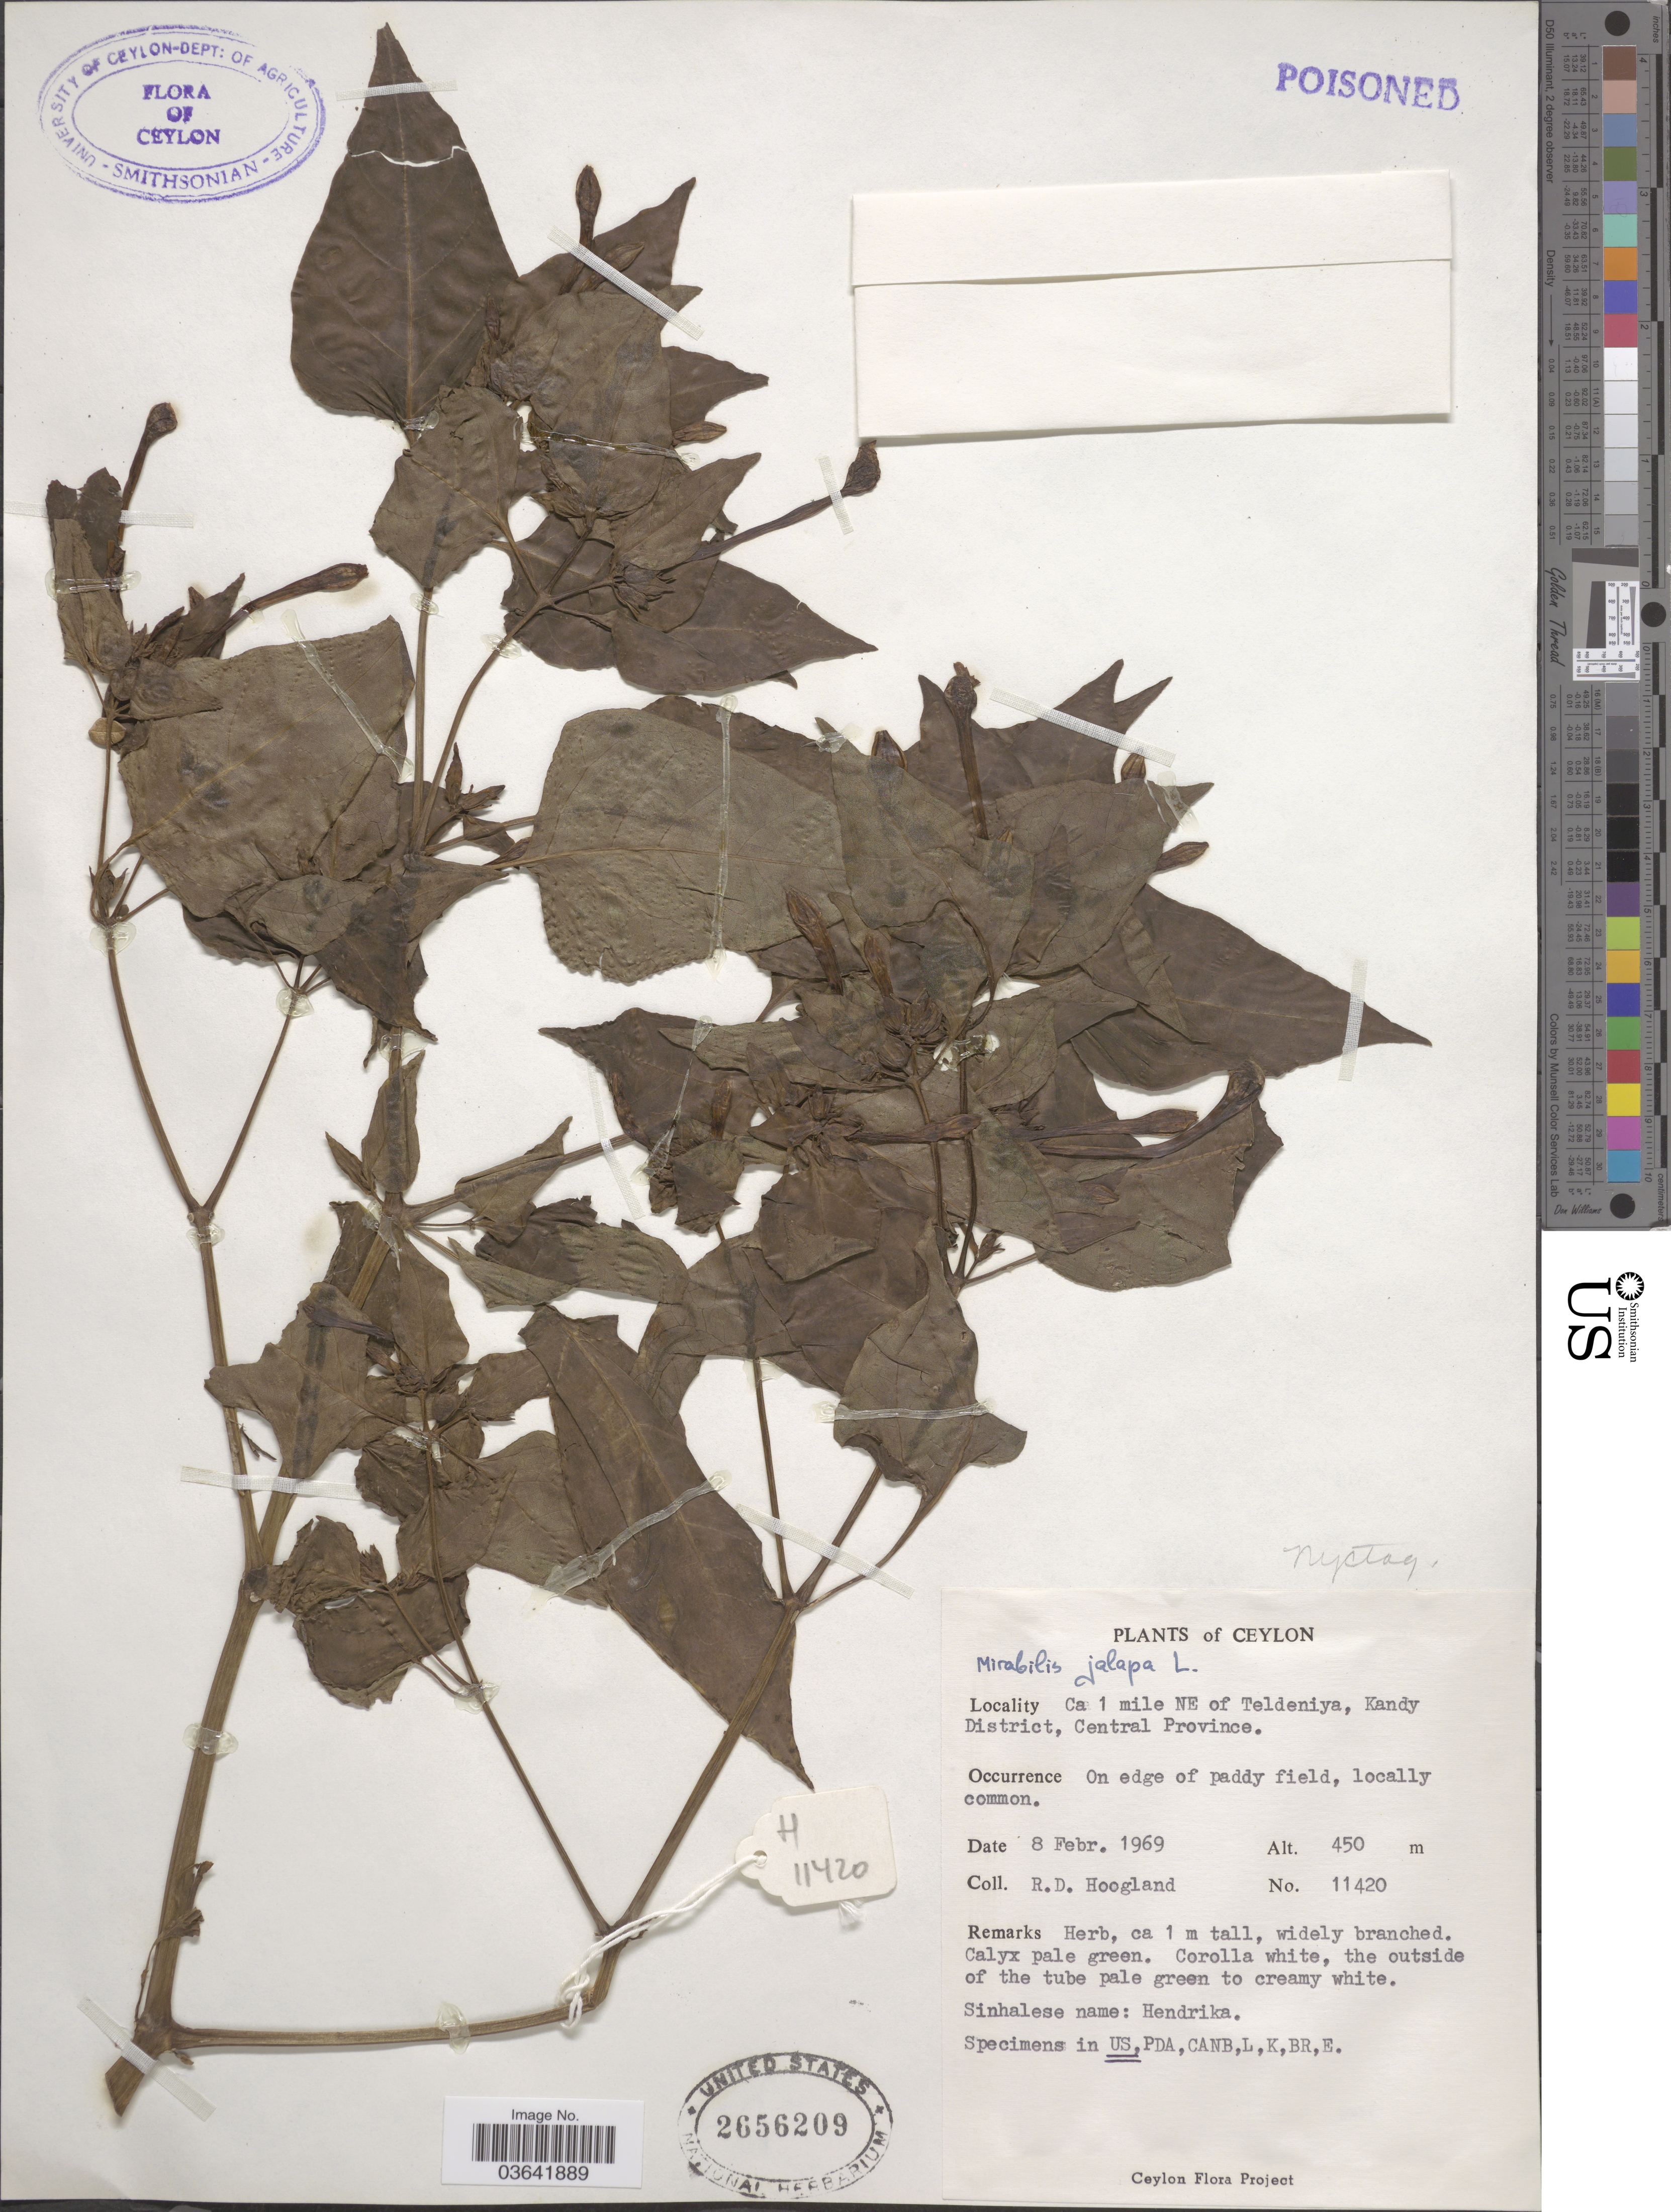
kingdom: Plantae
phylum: Tracheophyta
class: Magnoliopsida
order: Caryophyllales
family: Nyctaginaceae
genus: Mirabilis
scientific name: Mirabilis jalapa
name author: L.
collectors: R. D. Hoogland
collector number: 11420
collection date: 1969-02-08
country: Sri Lanka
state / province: Central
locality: Ceylon. Ca 1 mile NE of Teldeniya, Kandy District.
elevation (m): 450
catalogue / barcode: US 2656209